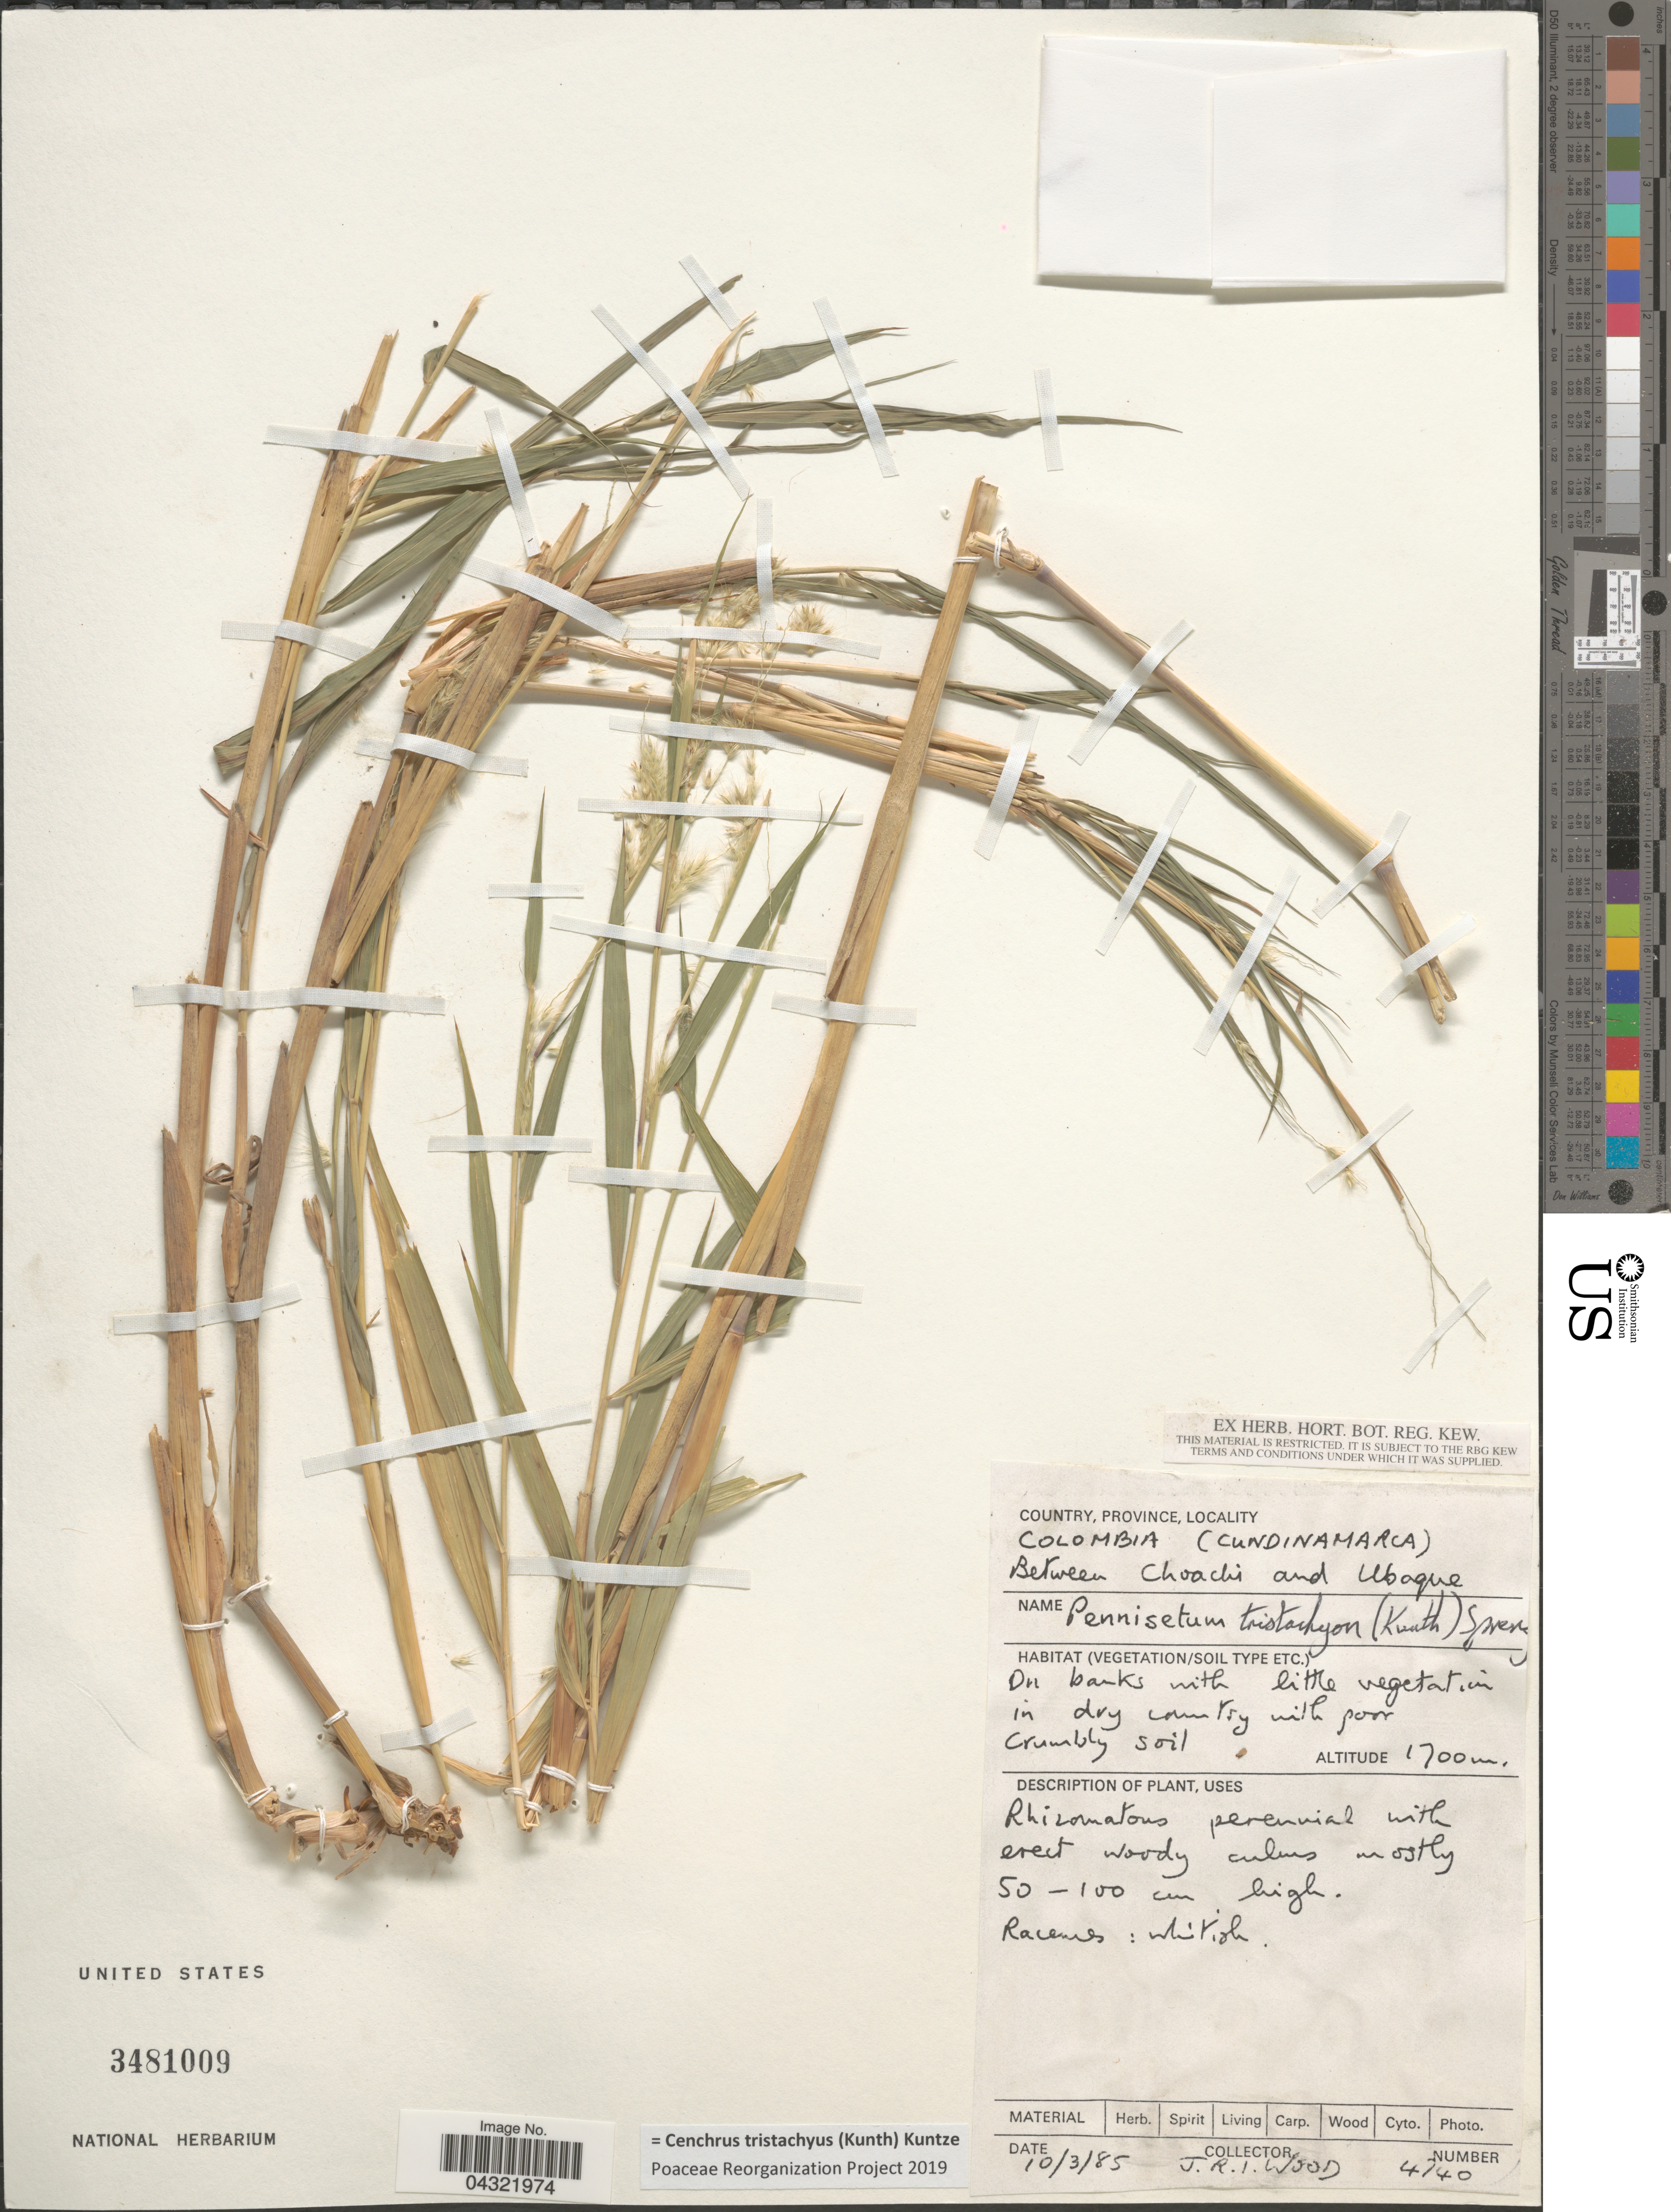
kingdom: Plantae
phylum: Tracheophyta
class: Liliopsida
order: Poales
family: Poaceae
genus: Cenchrus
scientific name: Cenchrus tristachyus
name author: (Kunth) Kuntze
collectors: J. R. I. Wood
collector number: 4740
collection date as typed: Transcribed d/m/y: 10/3/85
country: Colombia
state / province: Cundinamarca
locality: Between Choachi and Uboque.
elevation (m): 1700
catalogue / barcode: US 3481009